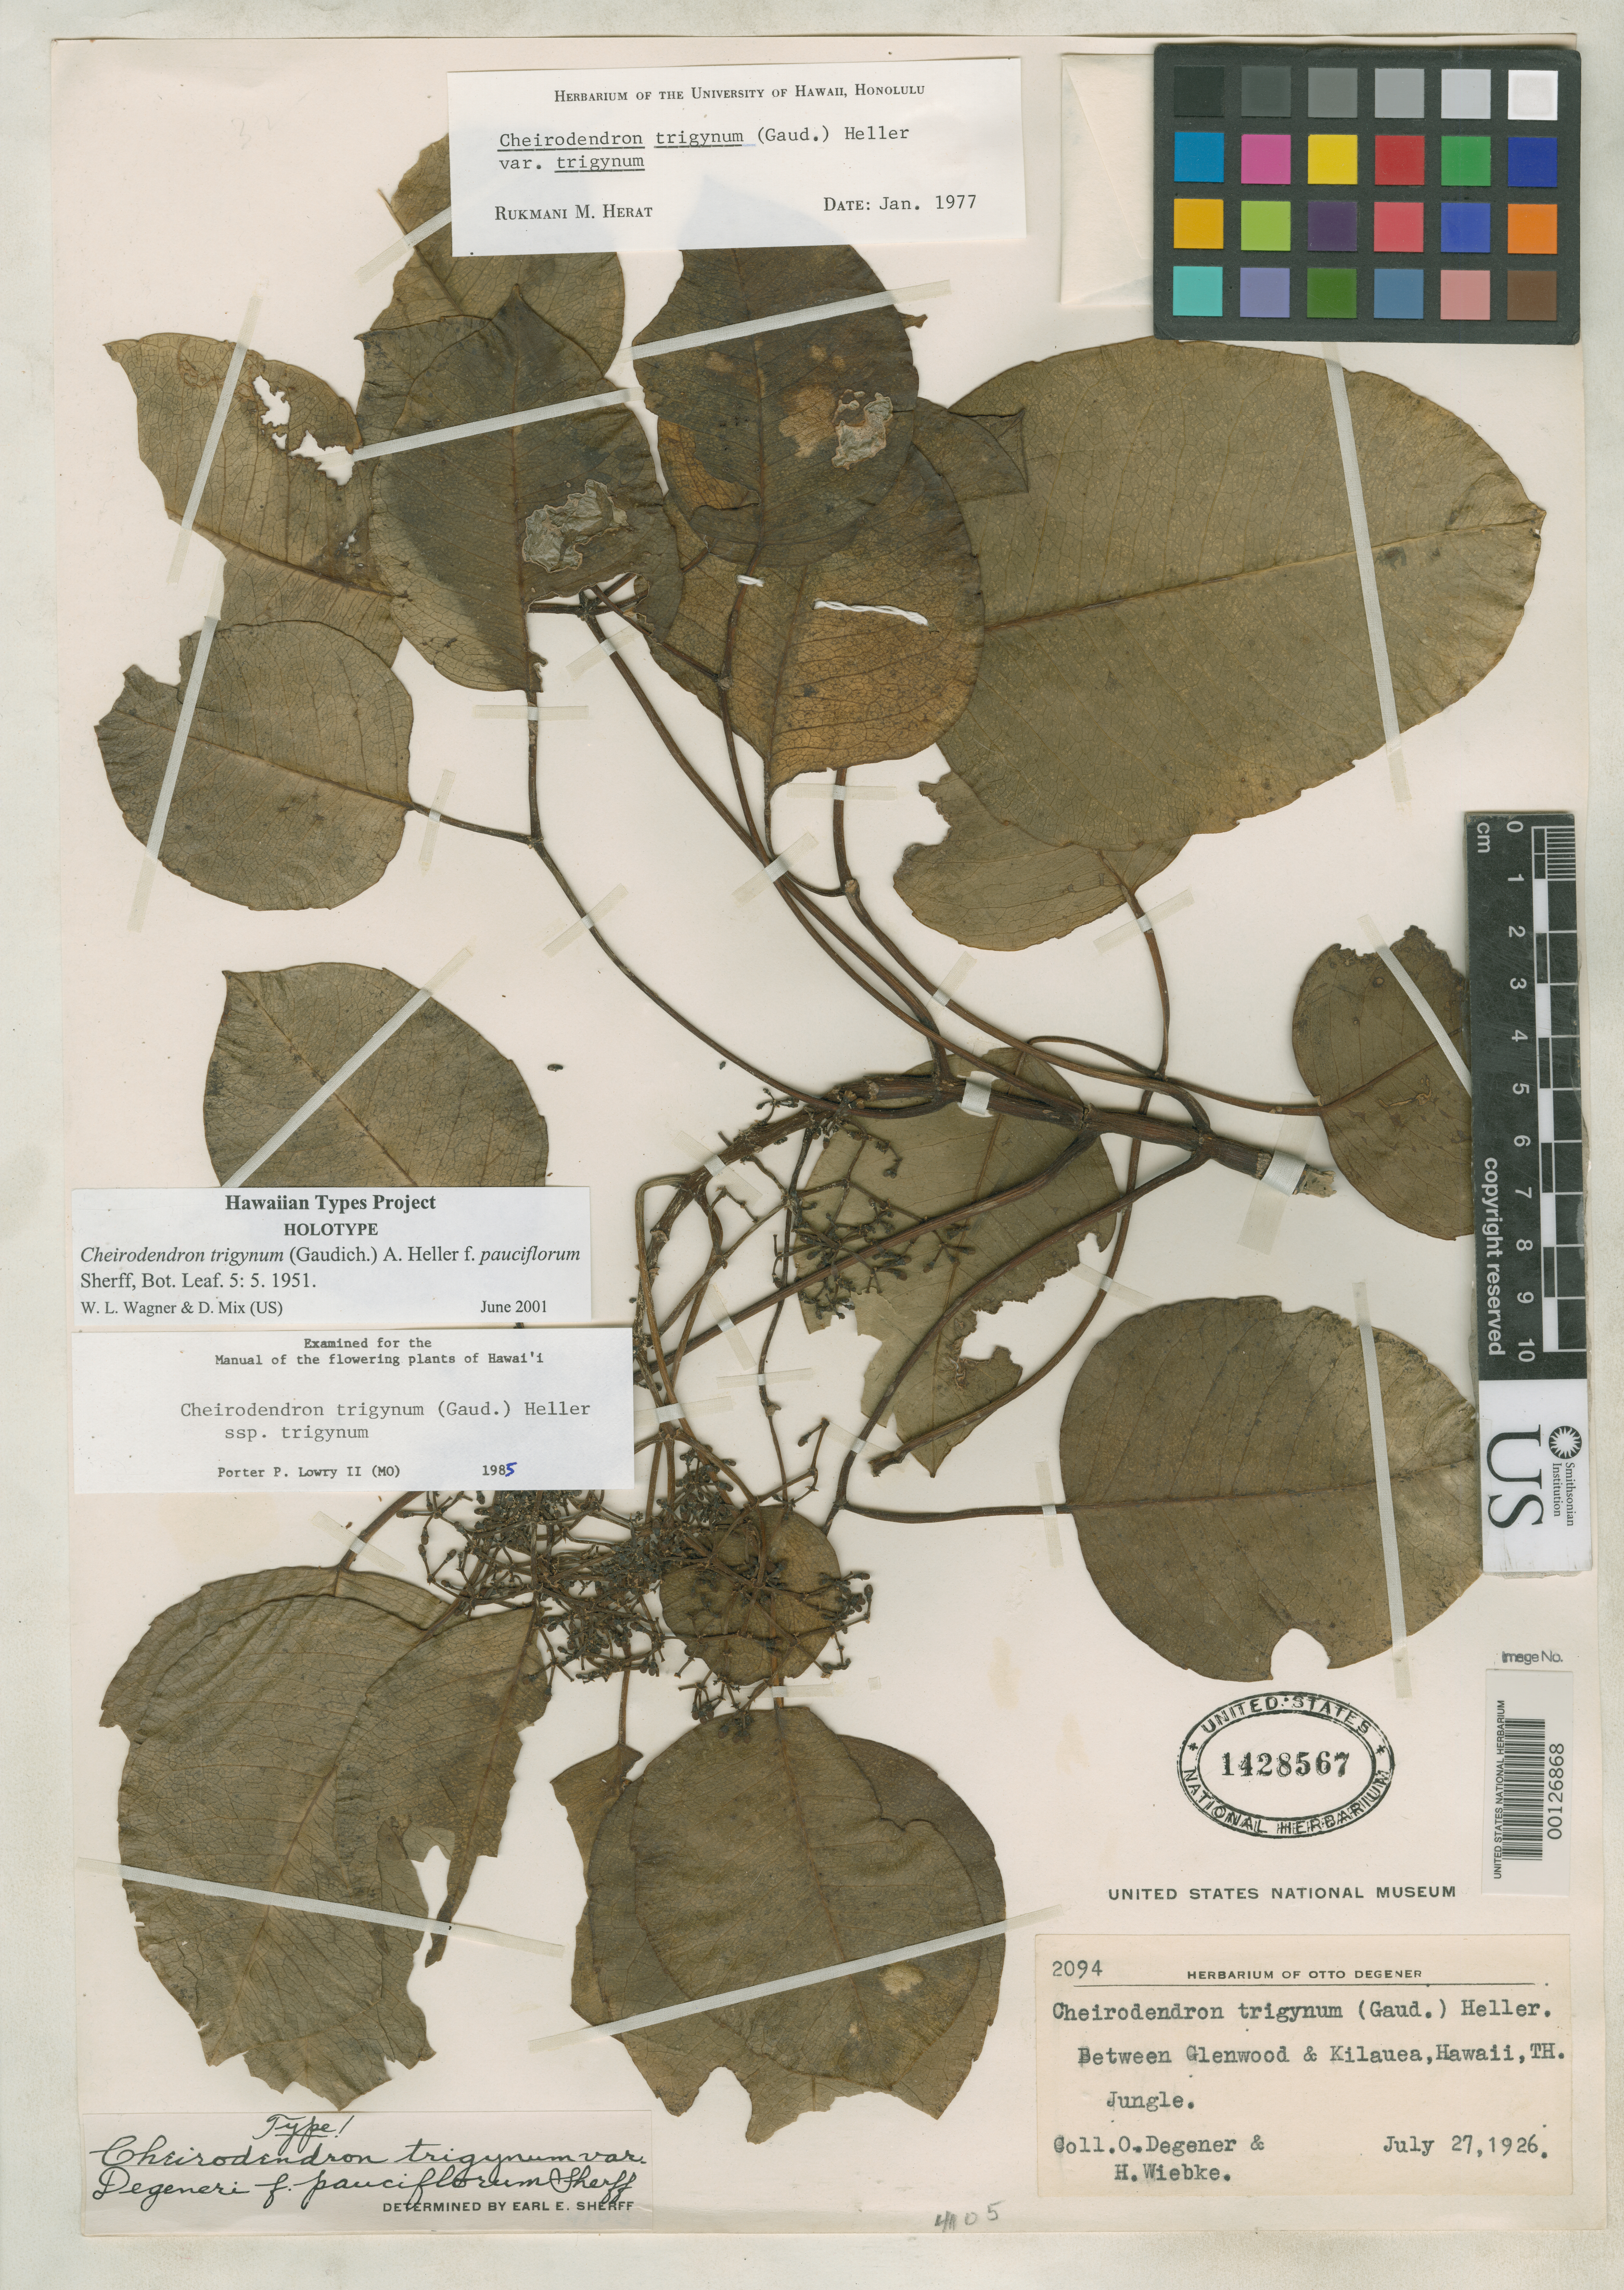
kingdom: Plantae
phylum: Tracheophyta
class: Magnoliopsida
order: Apiales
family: Araliaceae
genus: Cheirodendron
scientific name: Cheirodendron trigynum f. pauciflorum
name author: Sherff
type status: Holotype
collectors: O. Degener & H. Wiebke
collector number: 2094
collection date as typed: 27 Jul 1926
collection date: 1926-07-27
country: United States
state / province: Hawaii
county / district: Hawaii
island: Hawaii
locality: Between Glenwood and Kilauea.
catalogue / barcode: US 1428567